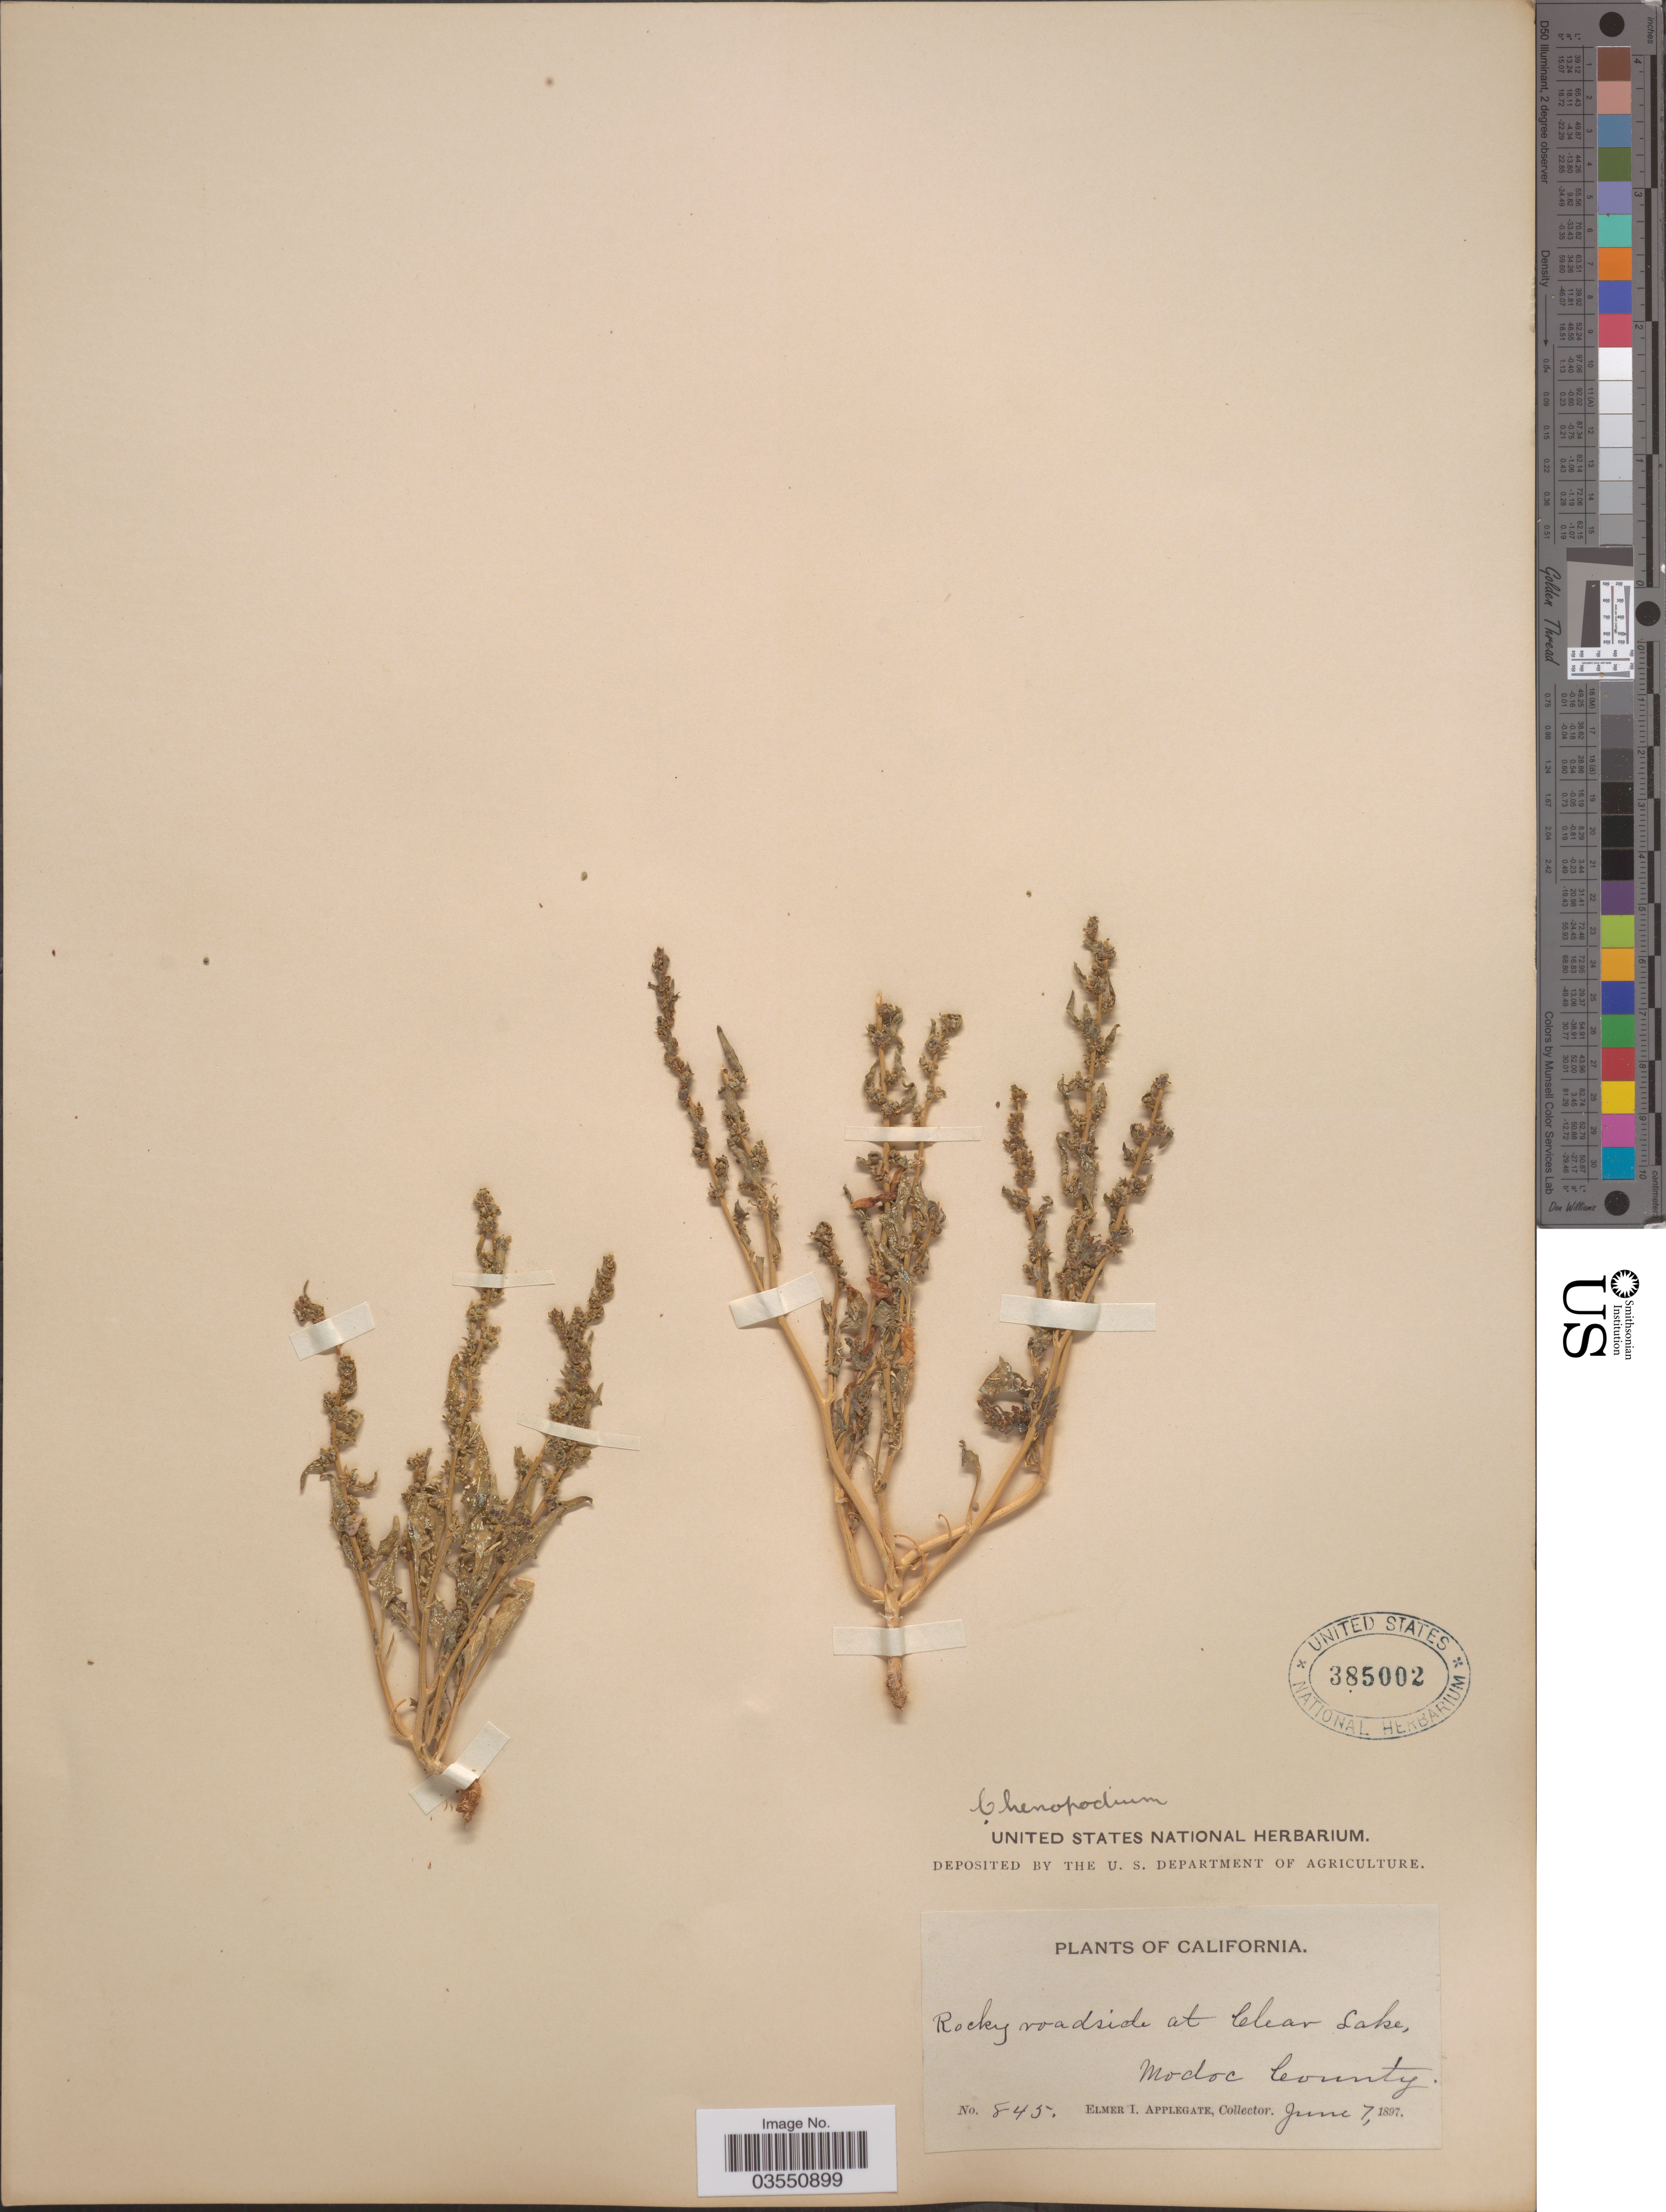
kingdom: Plantae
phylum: Tracheophyta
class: Magnoliopsida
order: Caryophyllales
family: Amaranthaceae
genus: Blitum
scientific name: Blitum nuttallianum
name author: Schult.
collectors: E. I. Applegate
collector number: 845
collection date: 1897-06-07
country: United States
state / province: California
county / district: Modoc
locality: Modoc County.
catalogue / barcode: US 385002